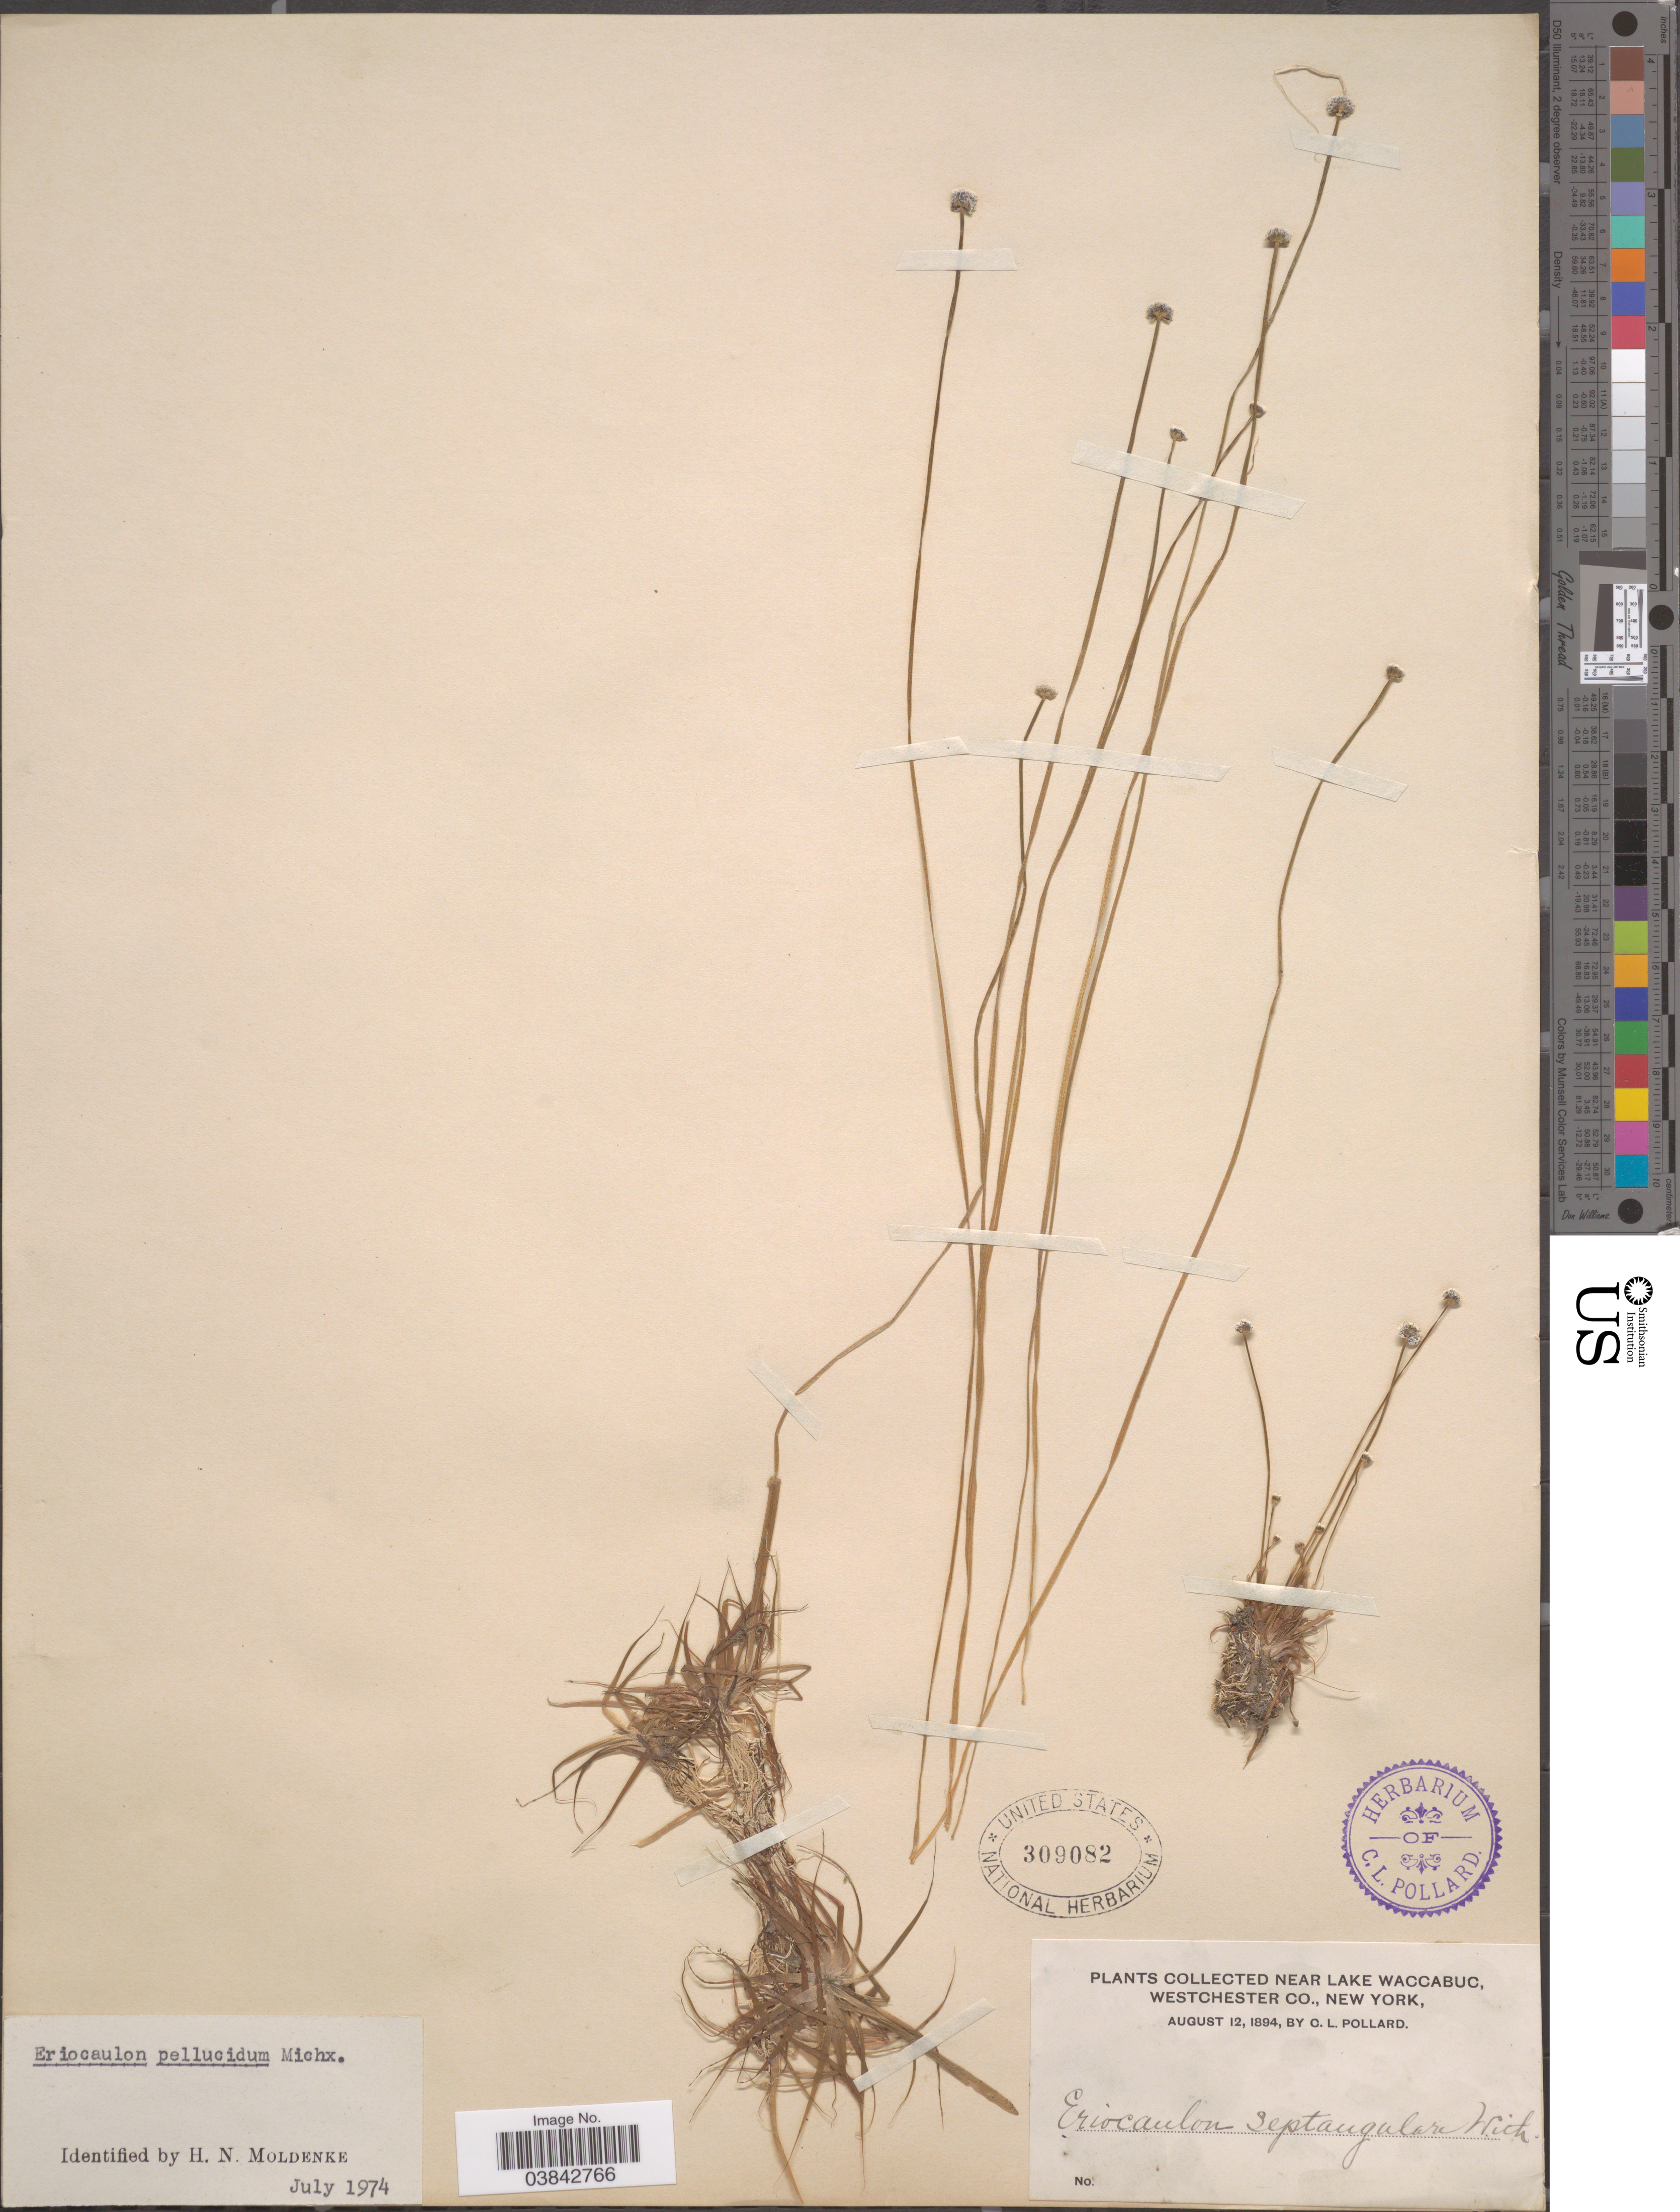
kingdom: Plantae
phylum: Tracheophyta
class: Liliopsida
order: Poales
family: Eriocaulaceae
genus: Eriocaulon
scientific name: Eriocaulon aquaticum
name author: (Hill) Druce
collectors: C. L. Pollard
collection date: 1894-08-12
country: United States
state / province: New York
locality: Near Lake Waccabuc, Westchester Co.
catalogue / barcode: US 309082